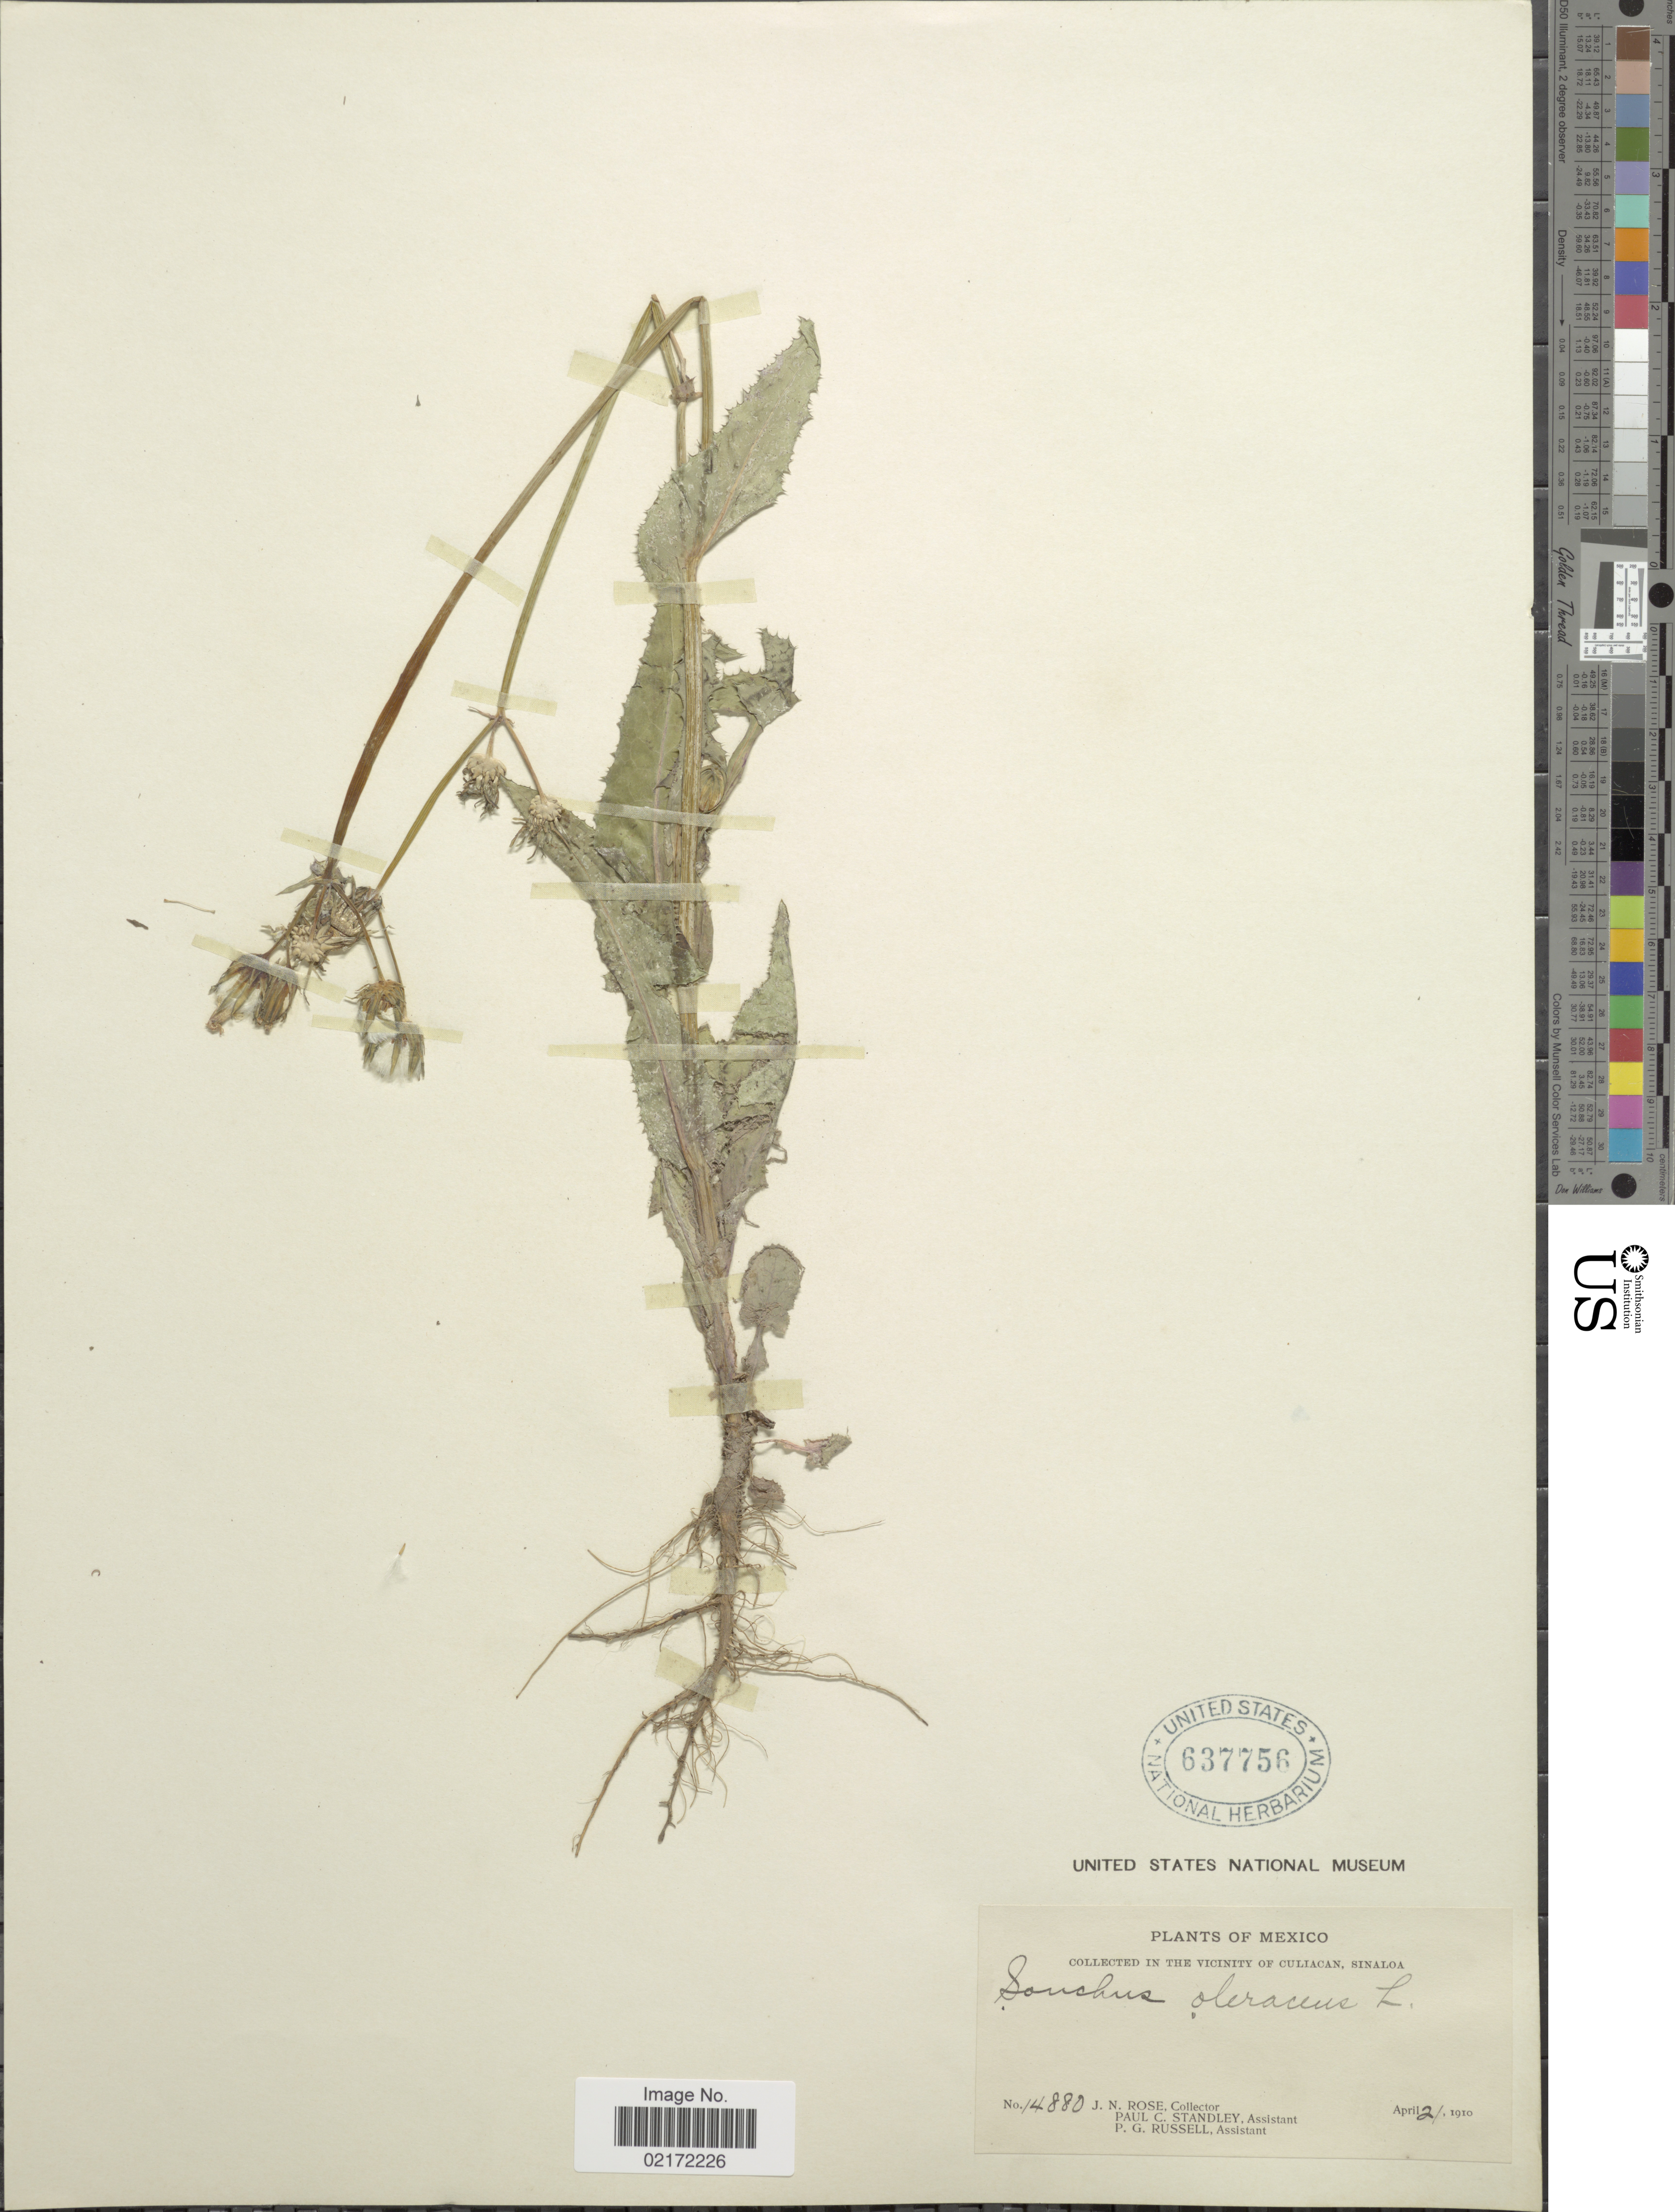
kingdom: Plantae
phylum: Tracheophyta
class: Magnoliopsida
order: Asterales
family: Asteraceae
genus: Sonchus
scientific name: Sonchus oleraceus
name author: L.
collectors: J. N. Rose, P. C. Standley & P. G. Russell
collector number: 14880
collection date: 1910-04-21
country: Mexico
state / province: Sinaloa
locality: In the vicinity of Culiacan, Sinaloa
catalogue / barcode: US 637756